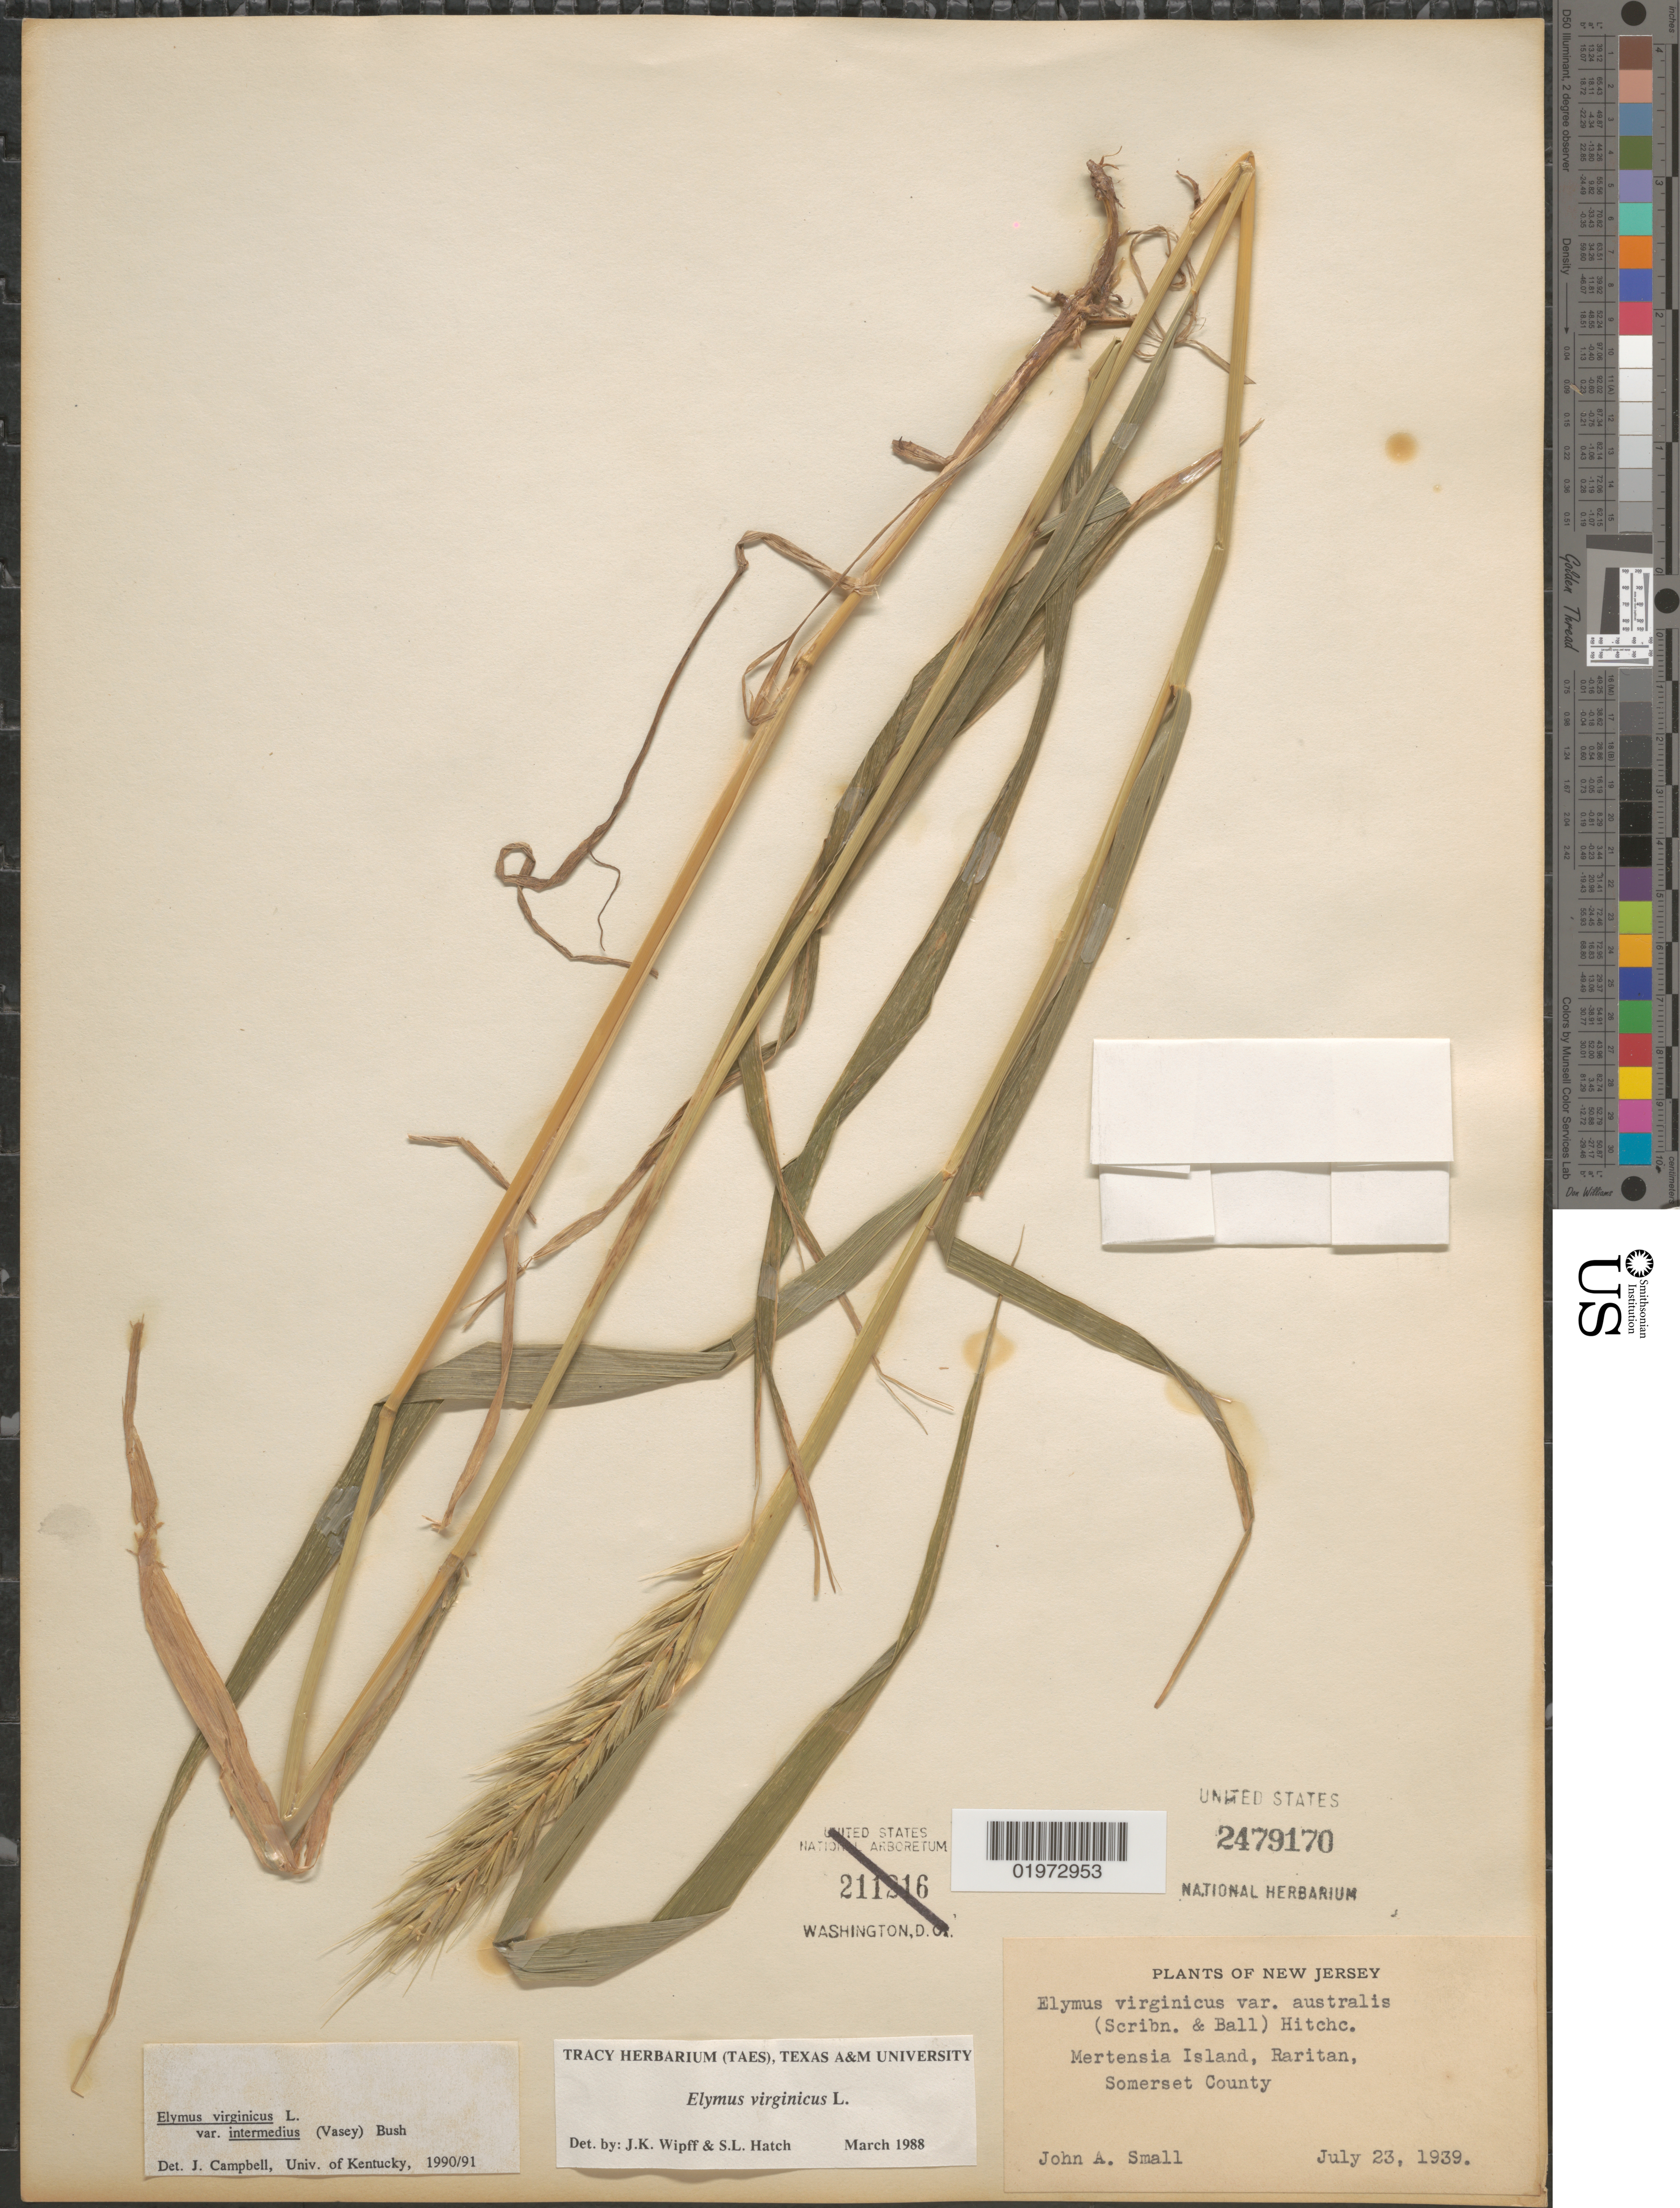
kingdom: Plantae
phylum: Tracheophyta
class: Liliopsida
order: Poales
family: Poaceae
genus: Elymus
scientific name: Elymus virginicus var. intermedius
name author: L.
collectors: J. Small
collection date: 1939-07-23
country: United States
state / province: New Jersey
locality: Mertensia Island, Raritan, Somerset County.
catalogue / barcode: US 2479170